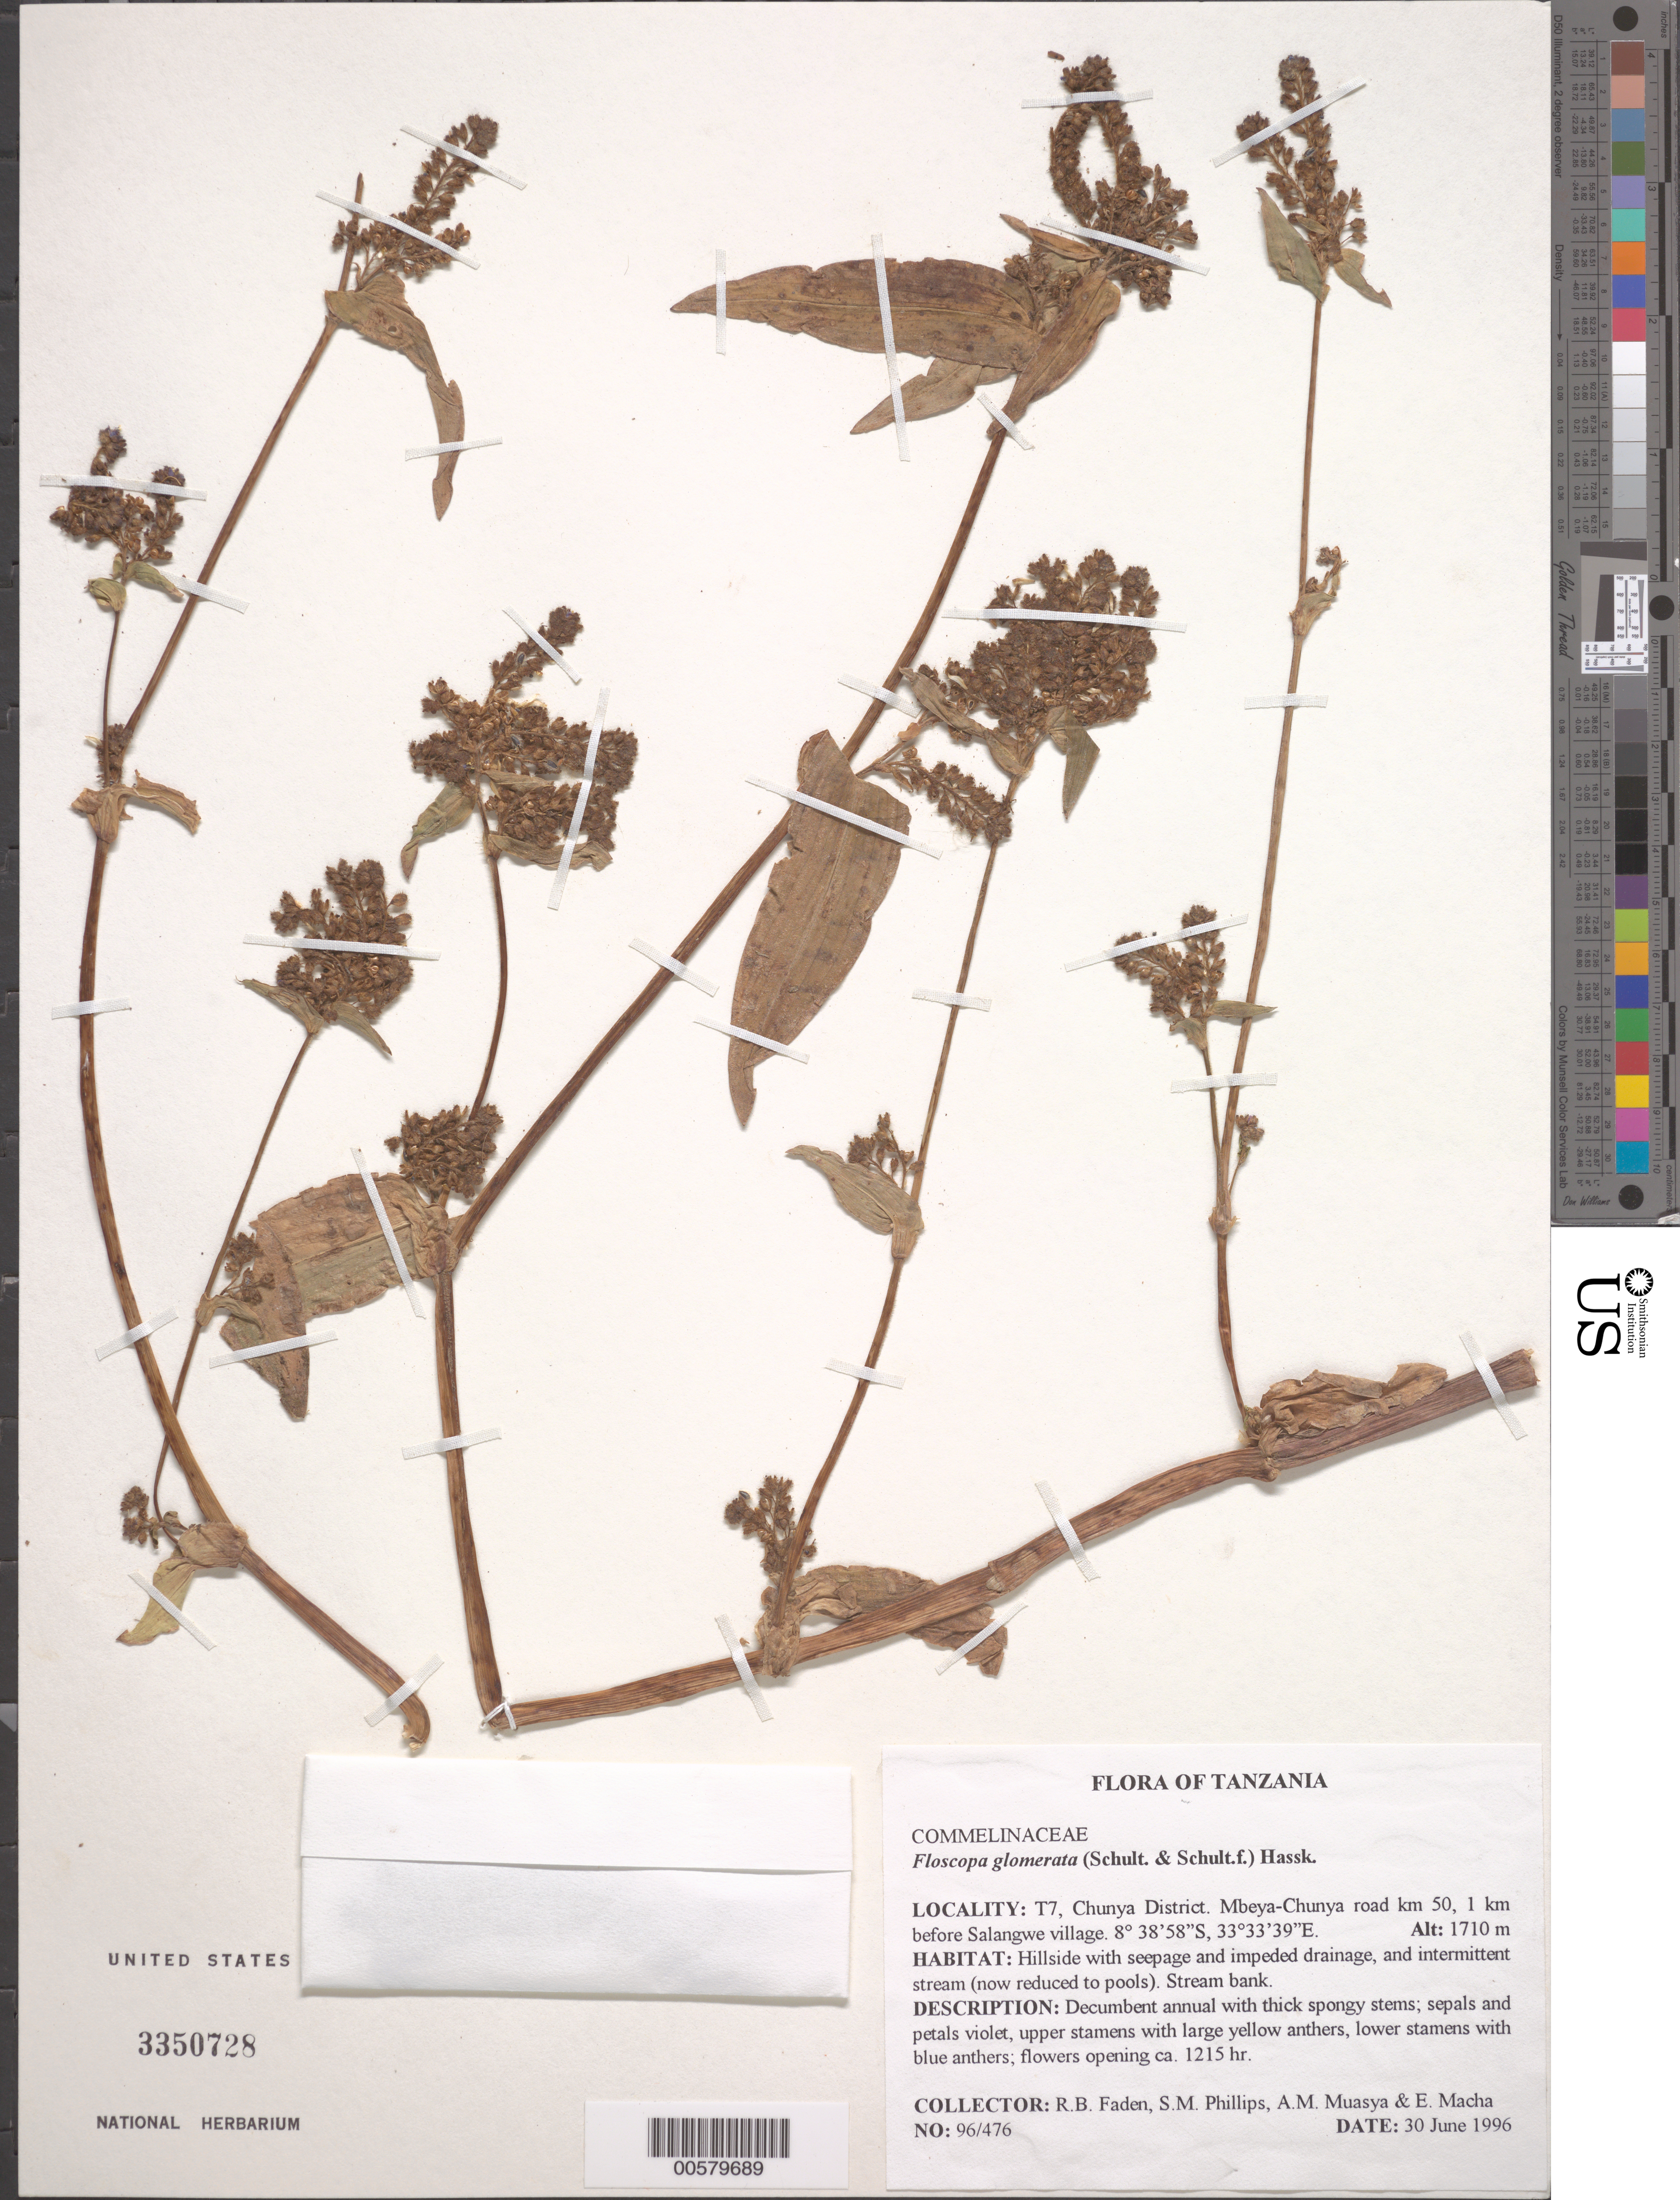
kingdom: Plantae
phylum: Tracheophyta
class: Liliopsida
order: Commelinales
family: Commelinaceae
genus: Floscopa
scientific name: Floscopa glomerata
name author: (Willd. ex Schult. & Schult. f.) Hassk.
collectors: R. B. Faden, S. M. Phillips, A. Muasya & E. Macha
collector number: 96/476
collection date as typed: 30 Jun 1996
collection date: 1996-06-30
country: Tanzania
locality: Chunya dist., mbeya-chunya rd., km 50, 1 km before salangwe village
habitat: Hillside with seepage and impeded drainage, along stream banks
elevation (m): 1710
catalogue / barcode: US 3350728